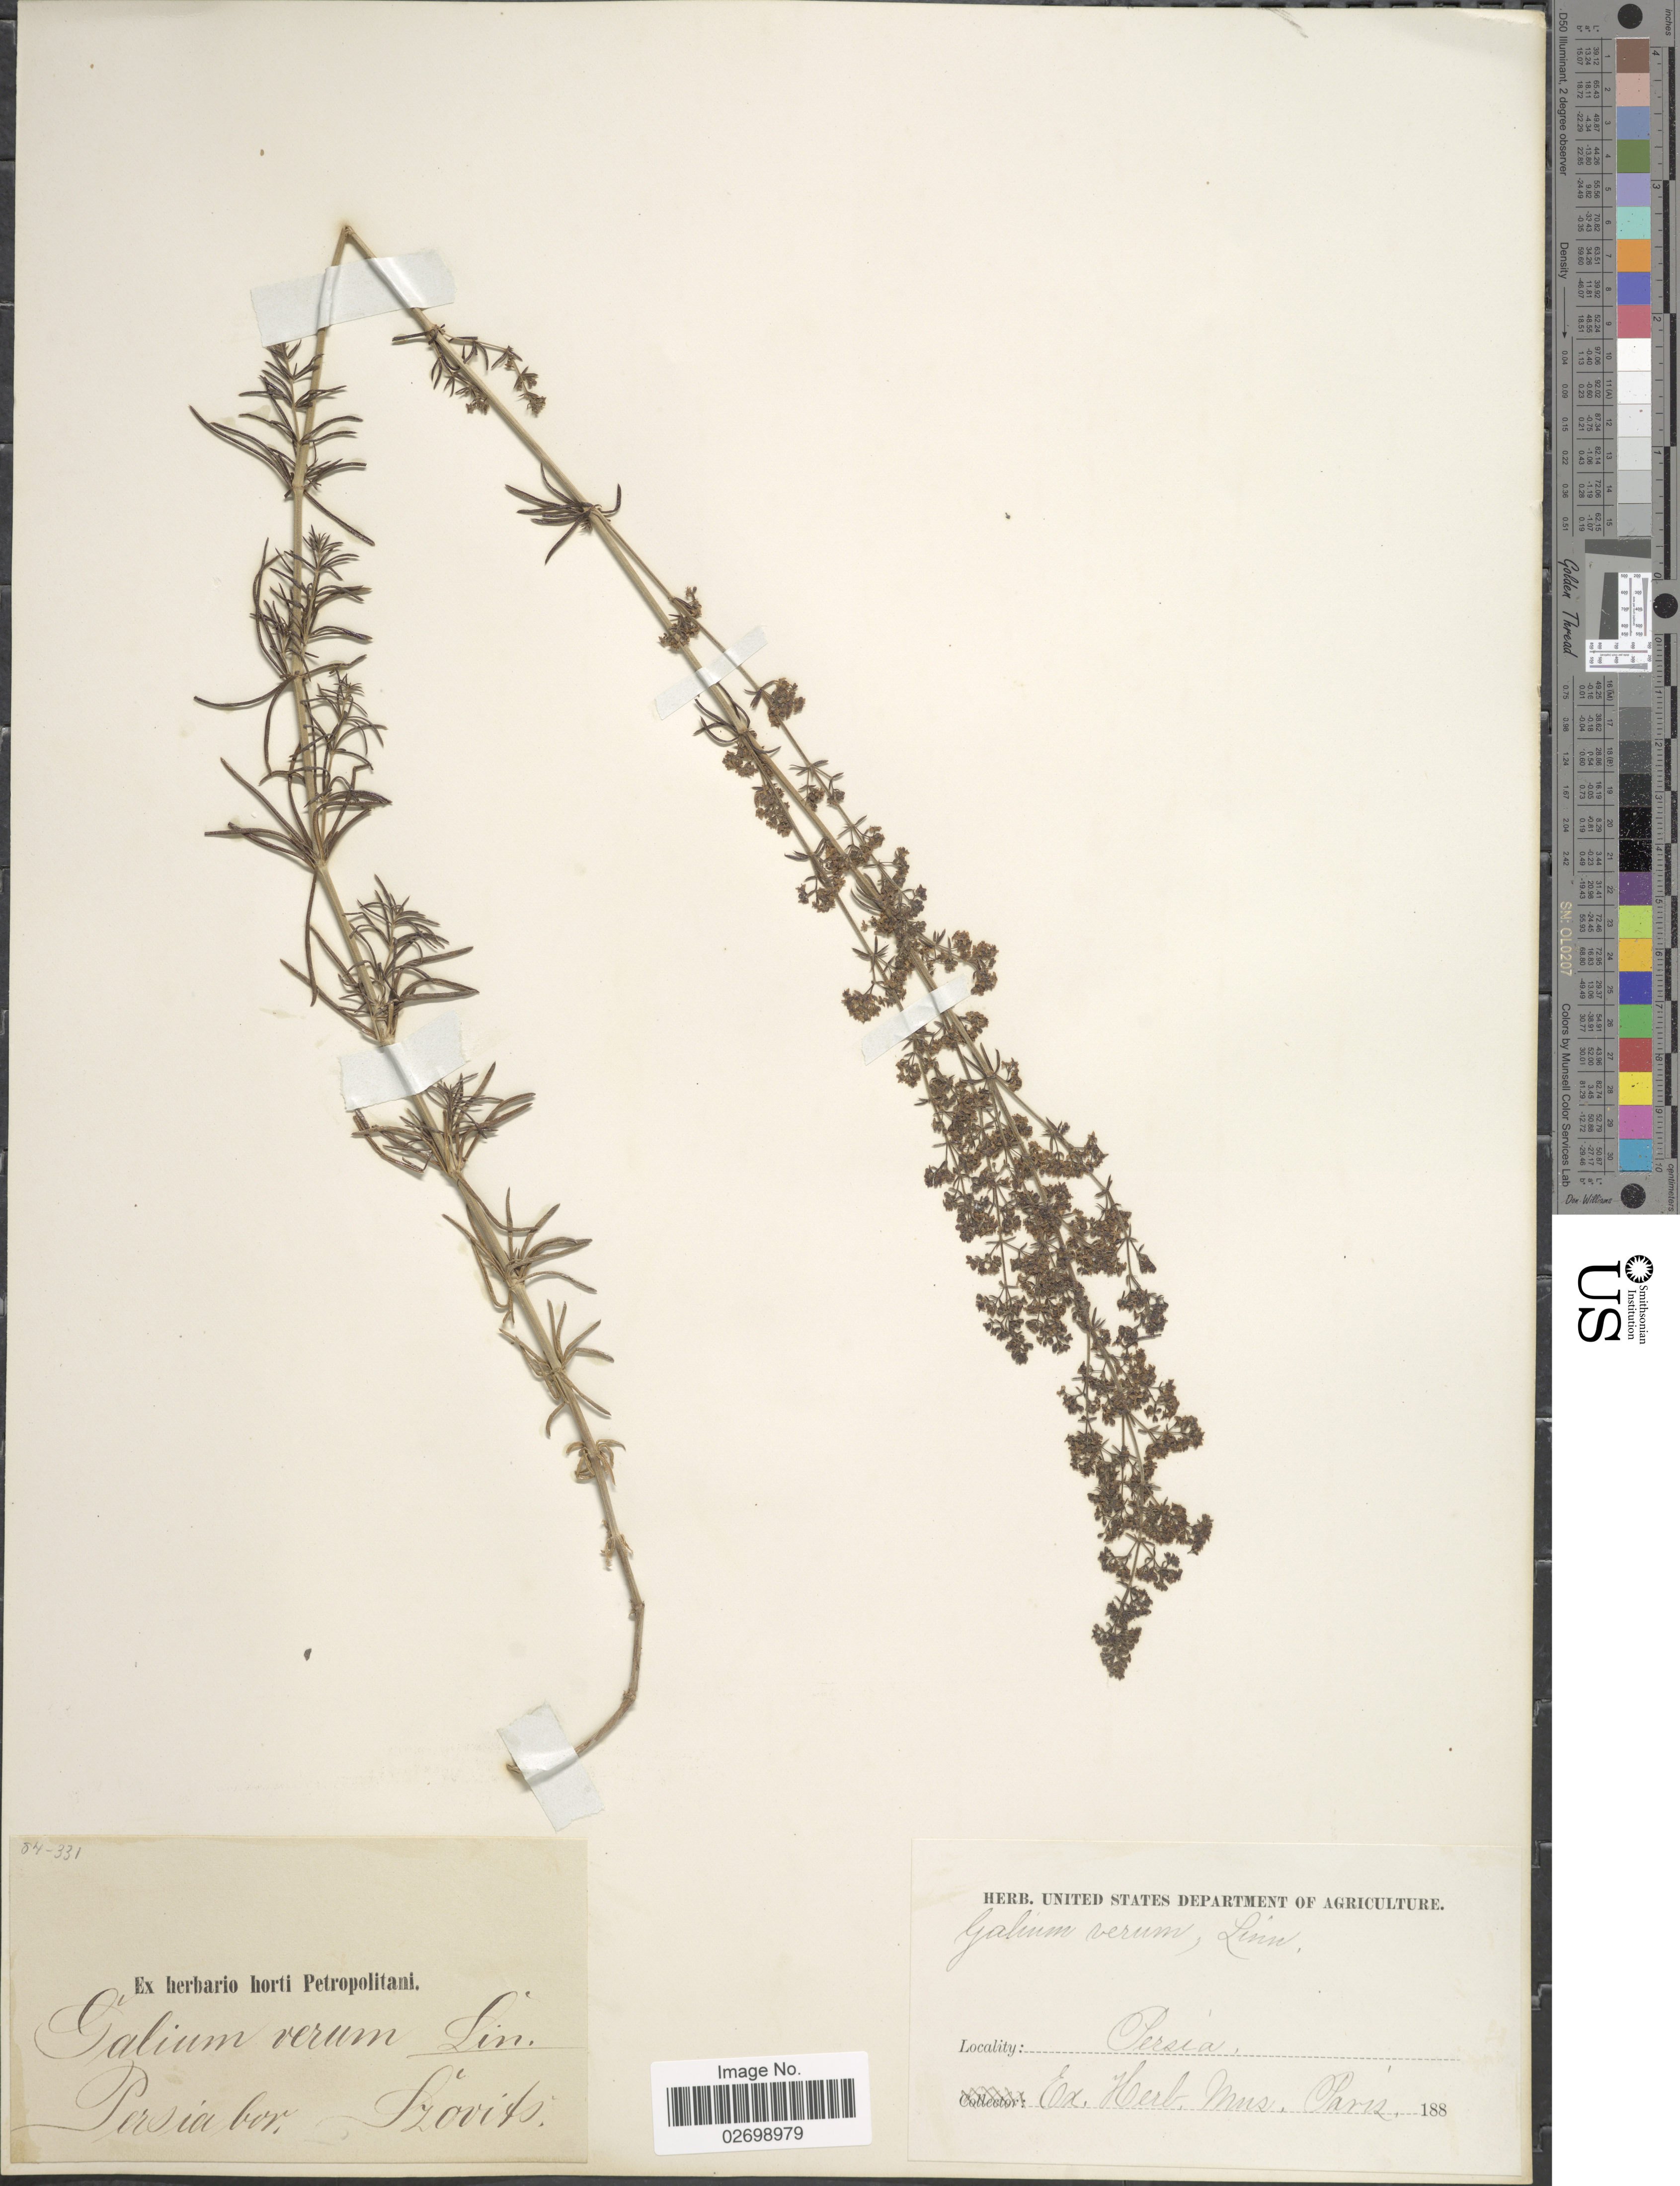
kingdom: Plantae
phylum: Tracheophyta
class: Magnoliopsida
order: Gentianales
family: Rubiaceae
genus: Galium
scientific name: Galium verum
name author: L.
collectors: Szovits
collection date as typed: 188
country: Iran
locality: Persia bor.